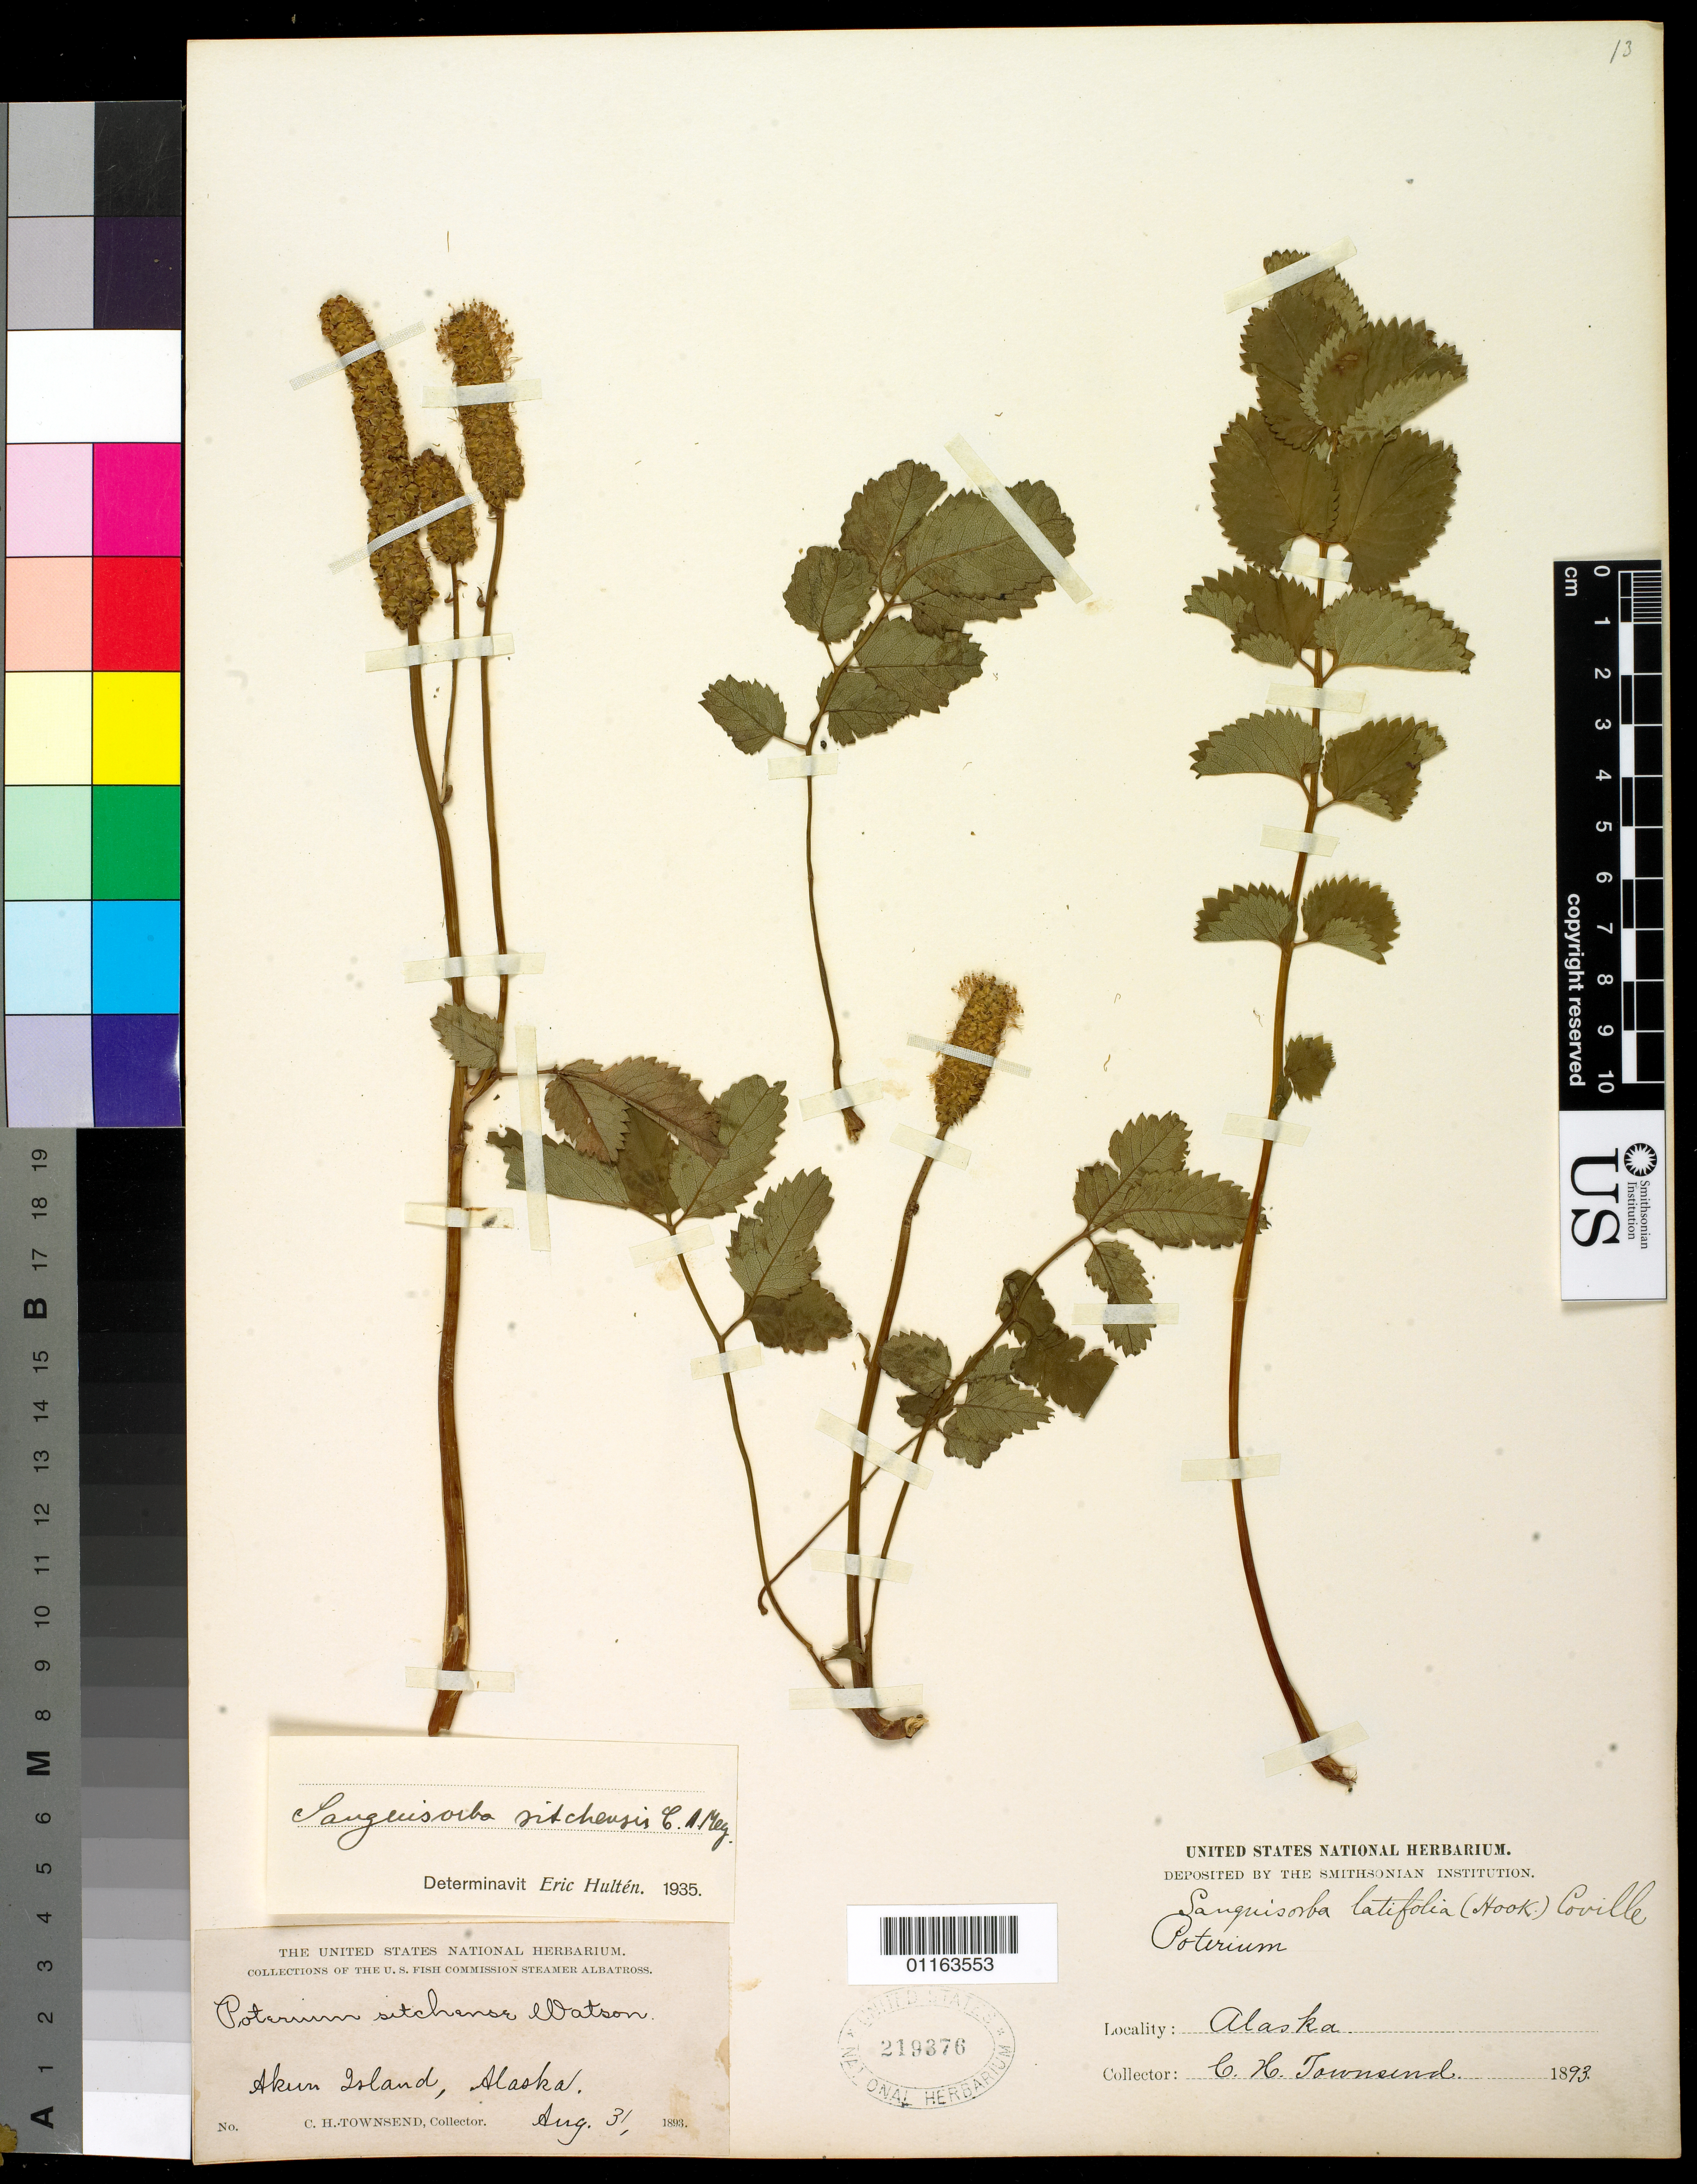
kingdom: Plantae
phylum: Tracheophyta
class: Magnoliopsida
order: Rosales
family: Rosaceae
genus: Sanguisorba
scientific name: Sanguisorba stipulata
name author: Raf.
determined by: Strong, Mark T., (BOT), Smithsonian Institution - National Museum of Natural History (UNITED STATES)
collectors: C. H. Townsend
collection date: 1893-08-31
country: United States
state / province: Alaska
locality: Akun Island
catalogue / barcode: US 219376